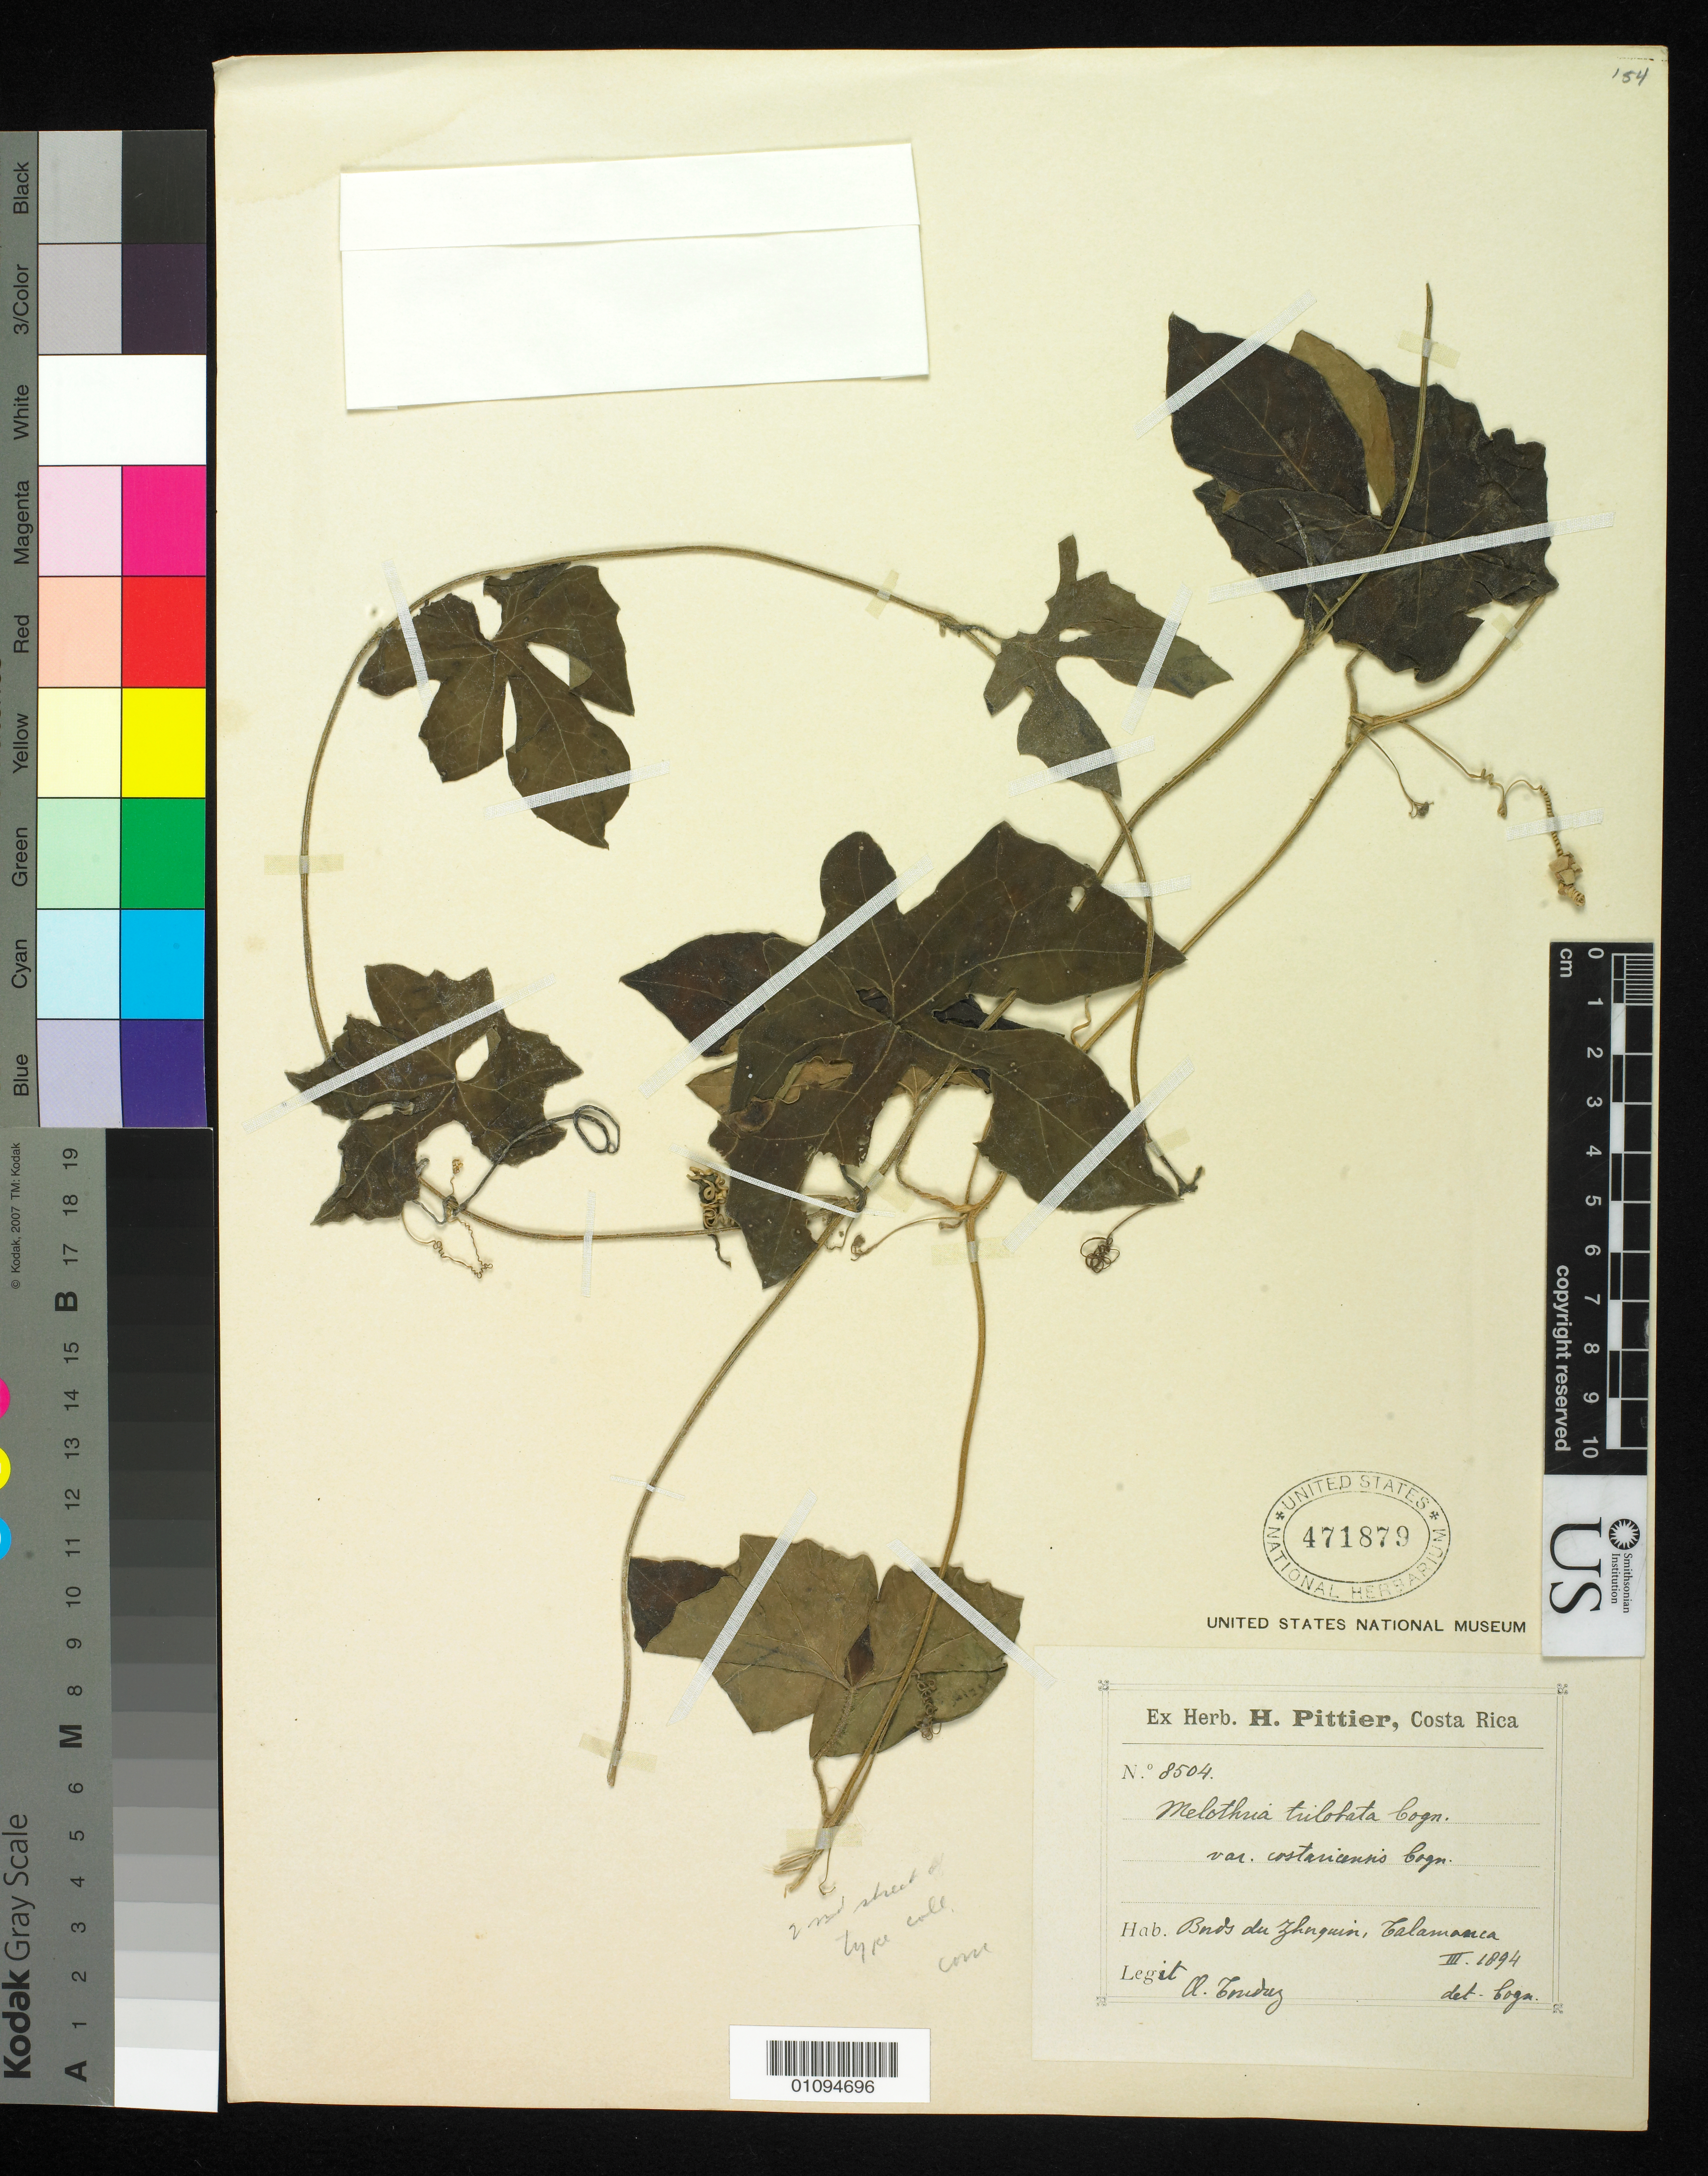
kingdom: Plantae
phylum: Tracheophyta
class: Magnoliopsida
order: Cucurbitales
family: Cucurbitaceae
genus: Melothria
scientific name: Melothria trilobata var. costaricensis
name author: Cogn. in Engl.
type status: Isotype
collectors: A. Tonduz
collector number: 8504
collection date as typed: Mar 1894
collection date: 1894-03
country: Costa Rica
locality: Deprichments sur les bords du Rio Yhorquin, Calamanca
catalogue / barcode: US 471879